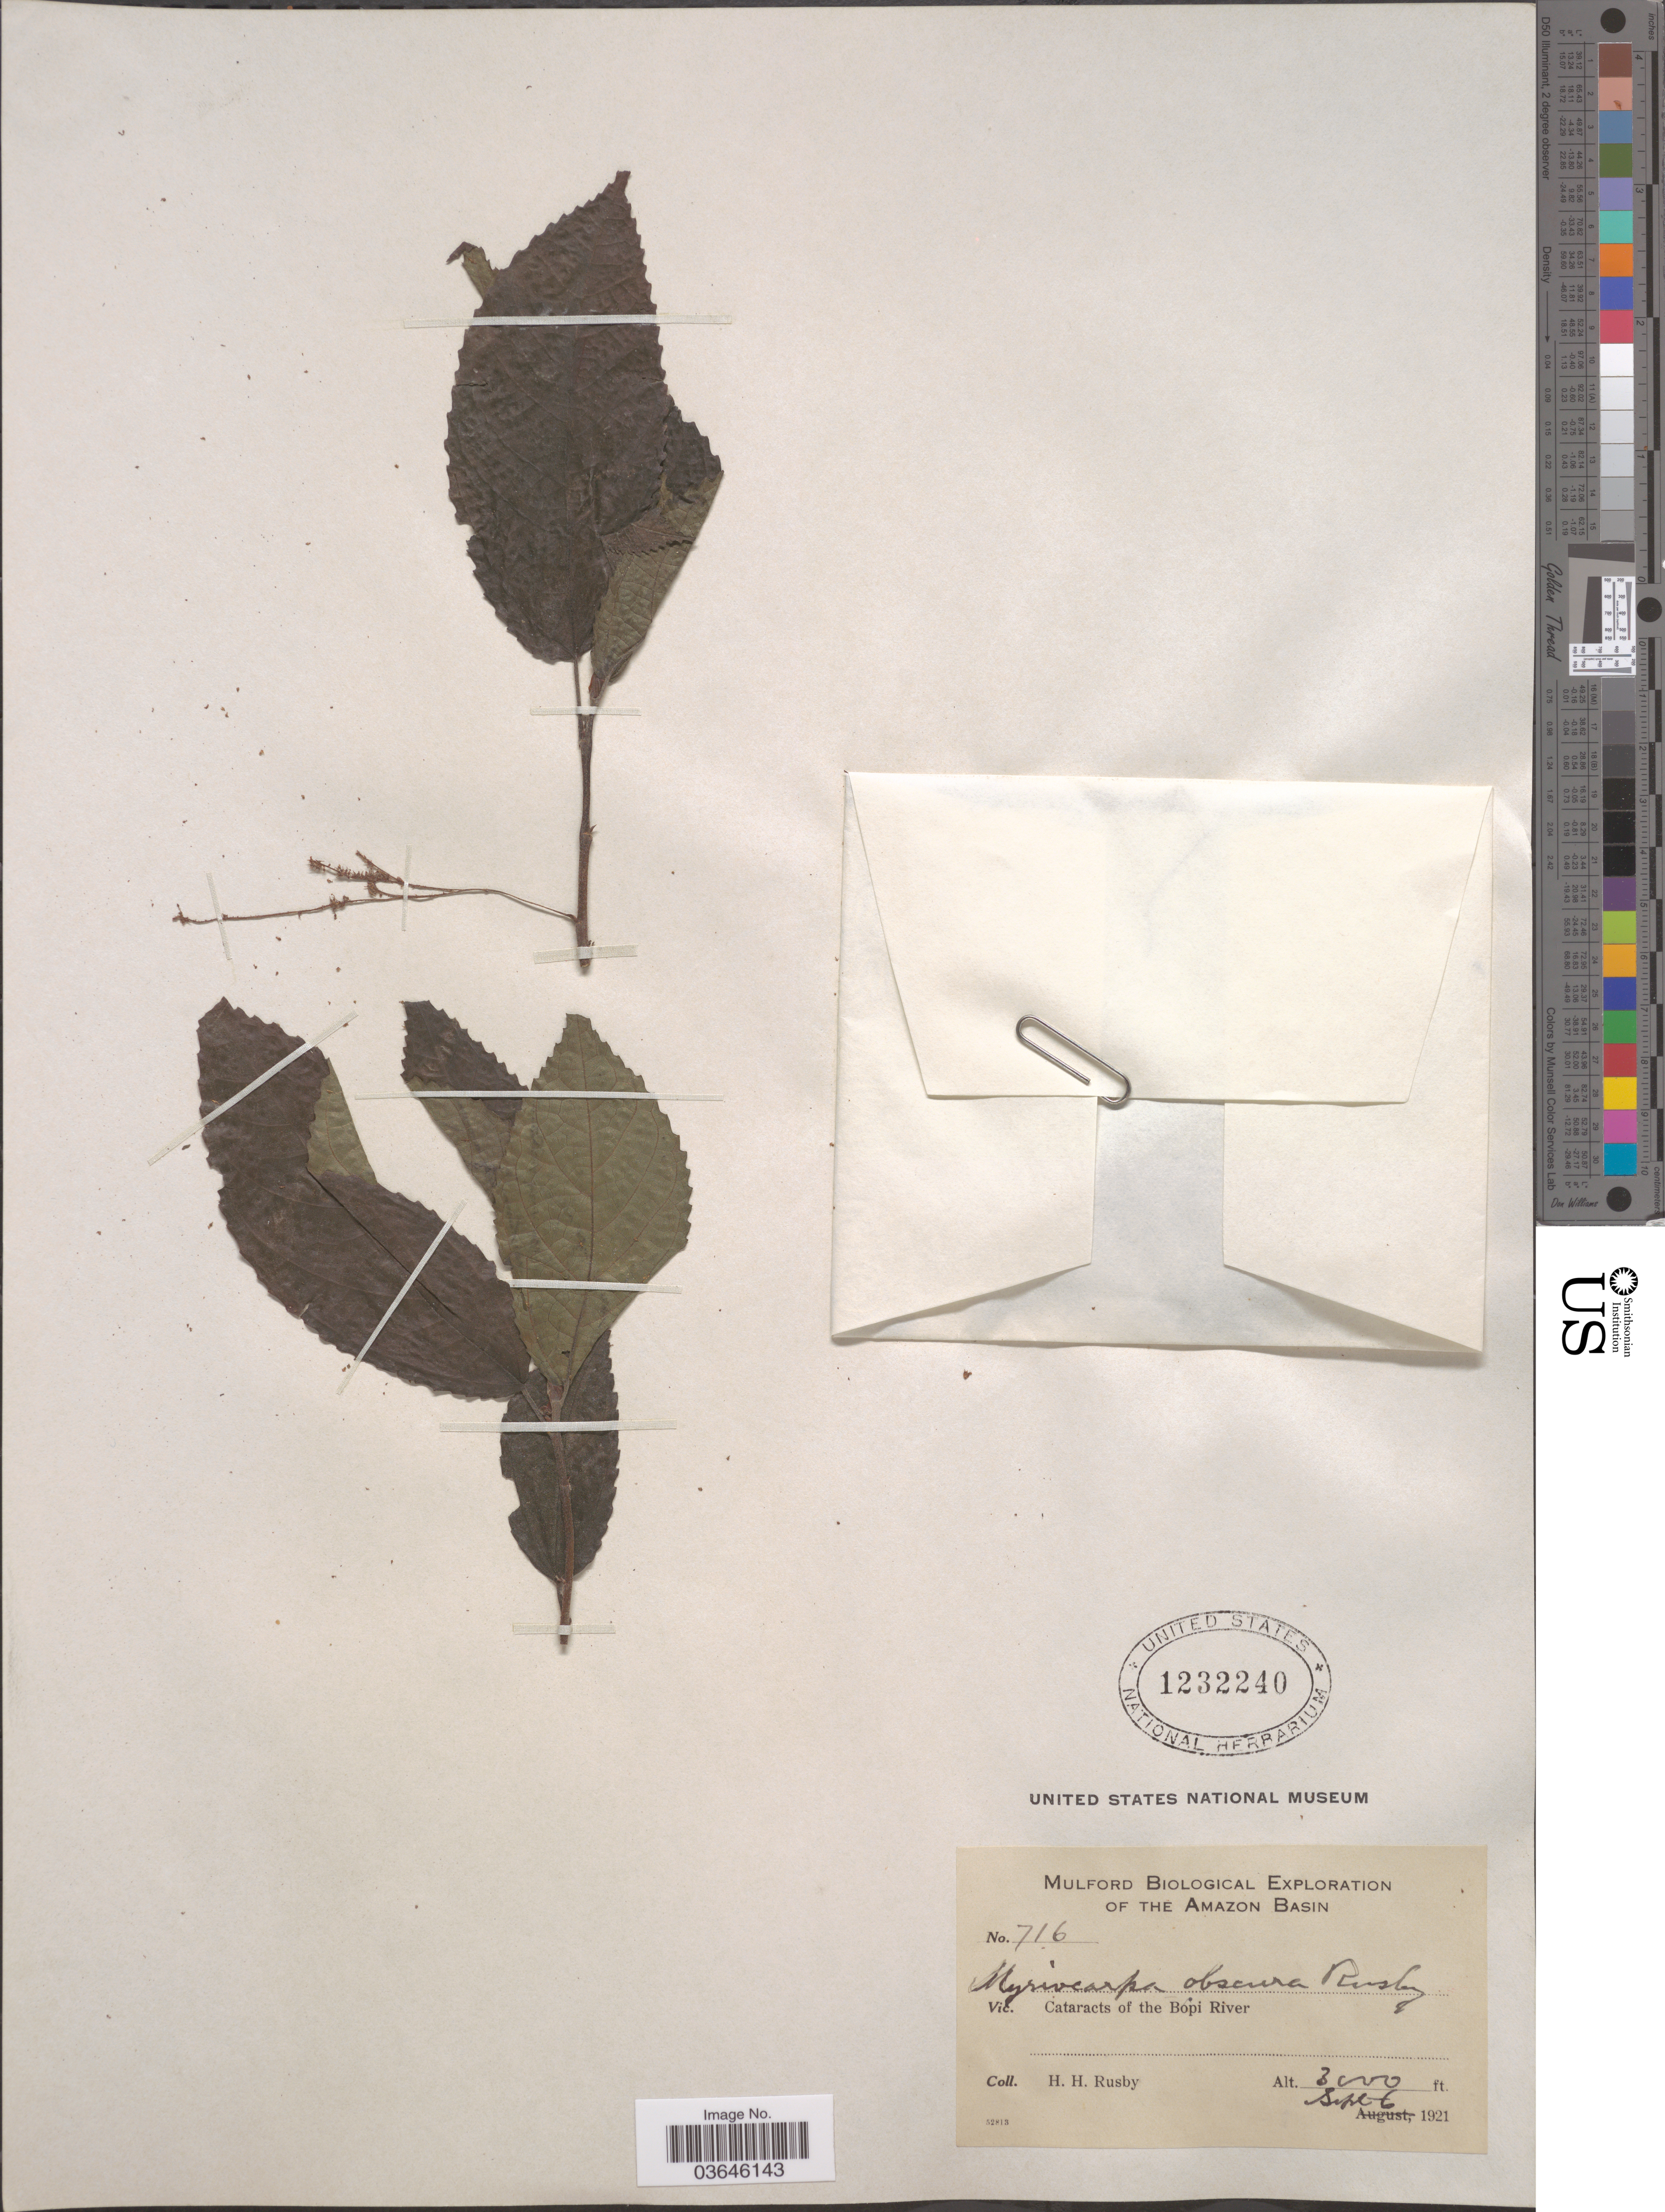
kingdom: Plantae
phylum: Tracheophyta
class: Magnoliopsida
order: Rosales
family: Urticaceae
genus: Myriocarpa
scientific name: Myriocarpa obscura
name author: Rusby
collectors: H. H. Rusby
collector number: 716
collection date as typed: Sept. 6, 1921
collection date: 1921-09-06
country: Bolivia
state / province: La Paz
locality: Cataracts of the Bopi River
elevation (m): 914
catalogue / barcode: US 1232240